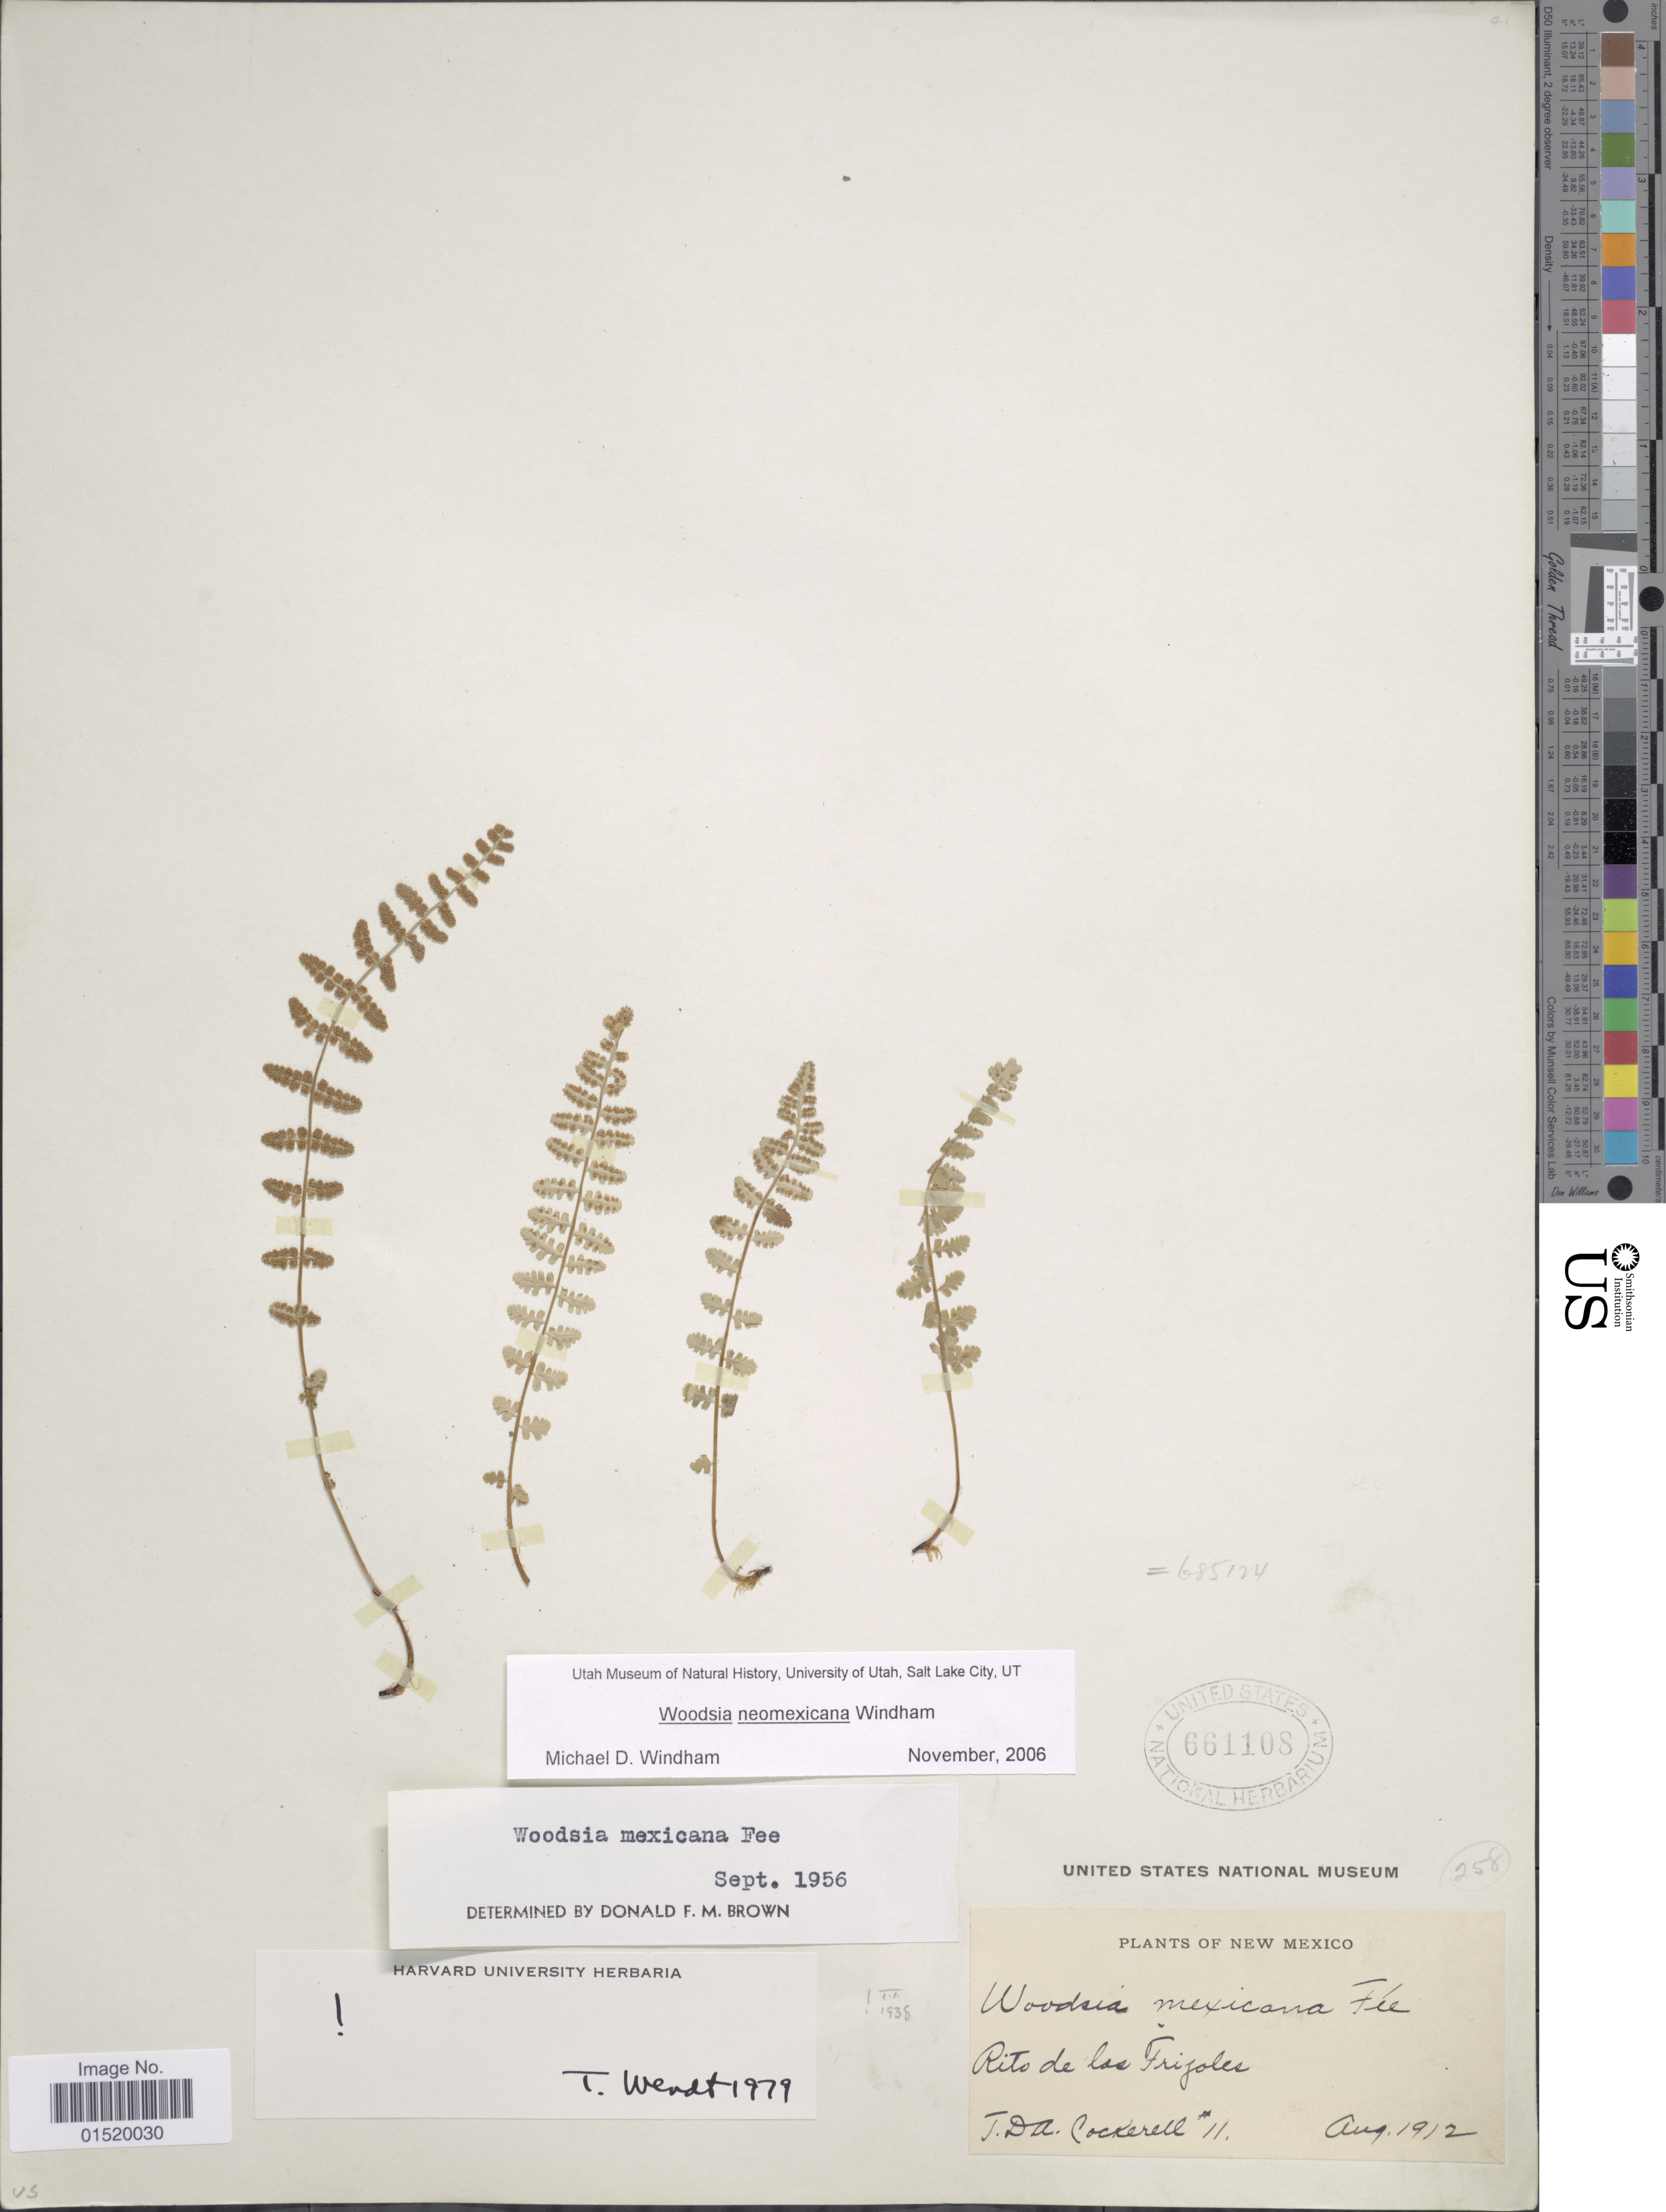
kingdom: Plantae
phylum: Tracheophyta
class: Polypodiopsida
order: Polypodiales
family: Woodsiaceae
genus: Woodsia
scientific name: Woodsia neomexicana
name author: Windham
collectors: T. Cockerell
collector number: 11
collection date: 1912-08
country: United States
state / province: New Mexico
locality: Rito de los Frijoles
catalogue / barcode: US 661108